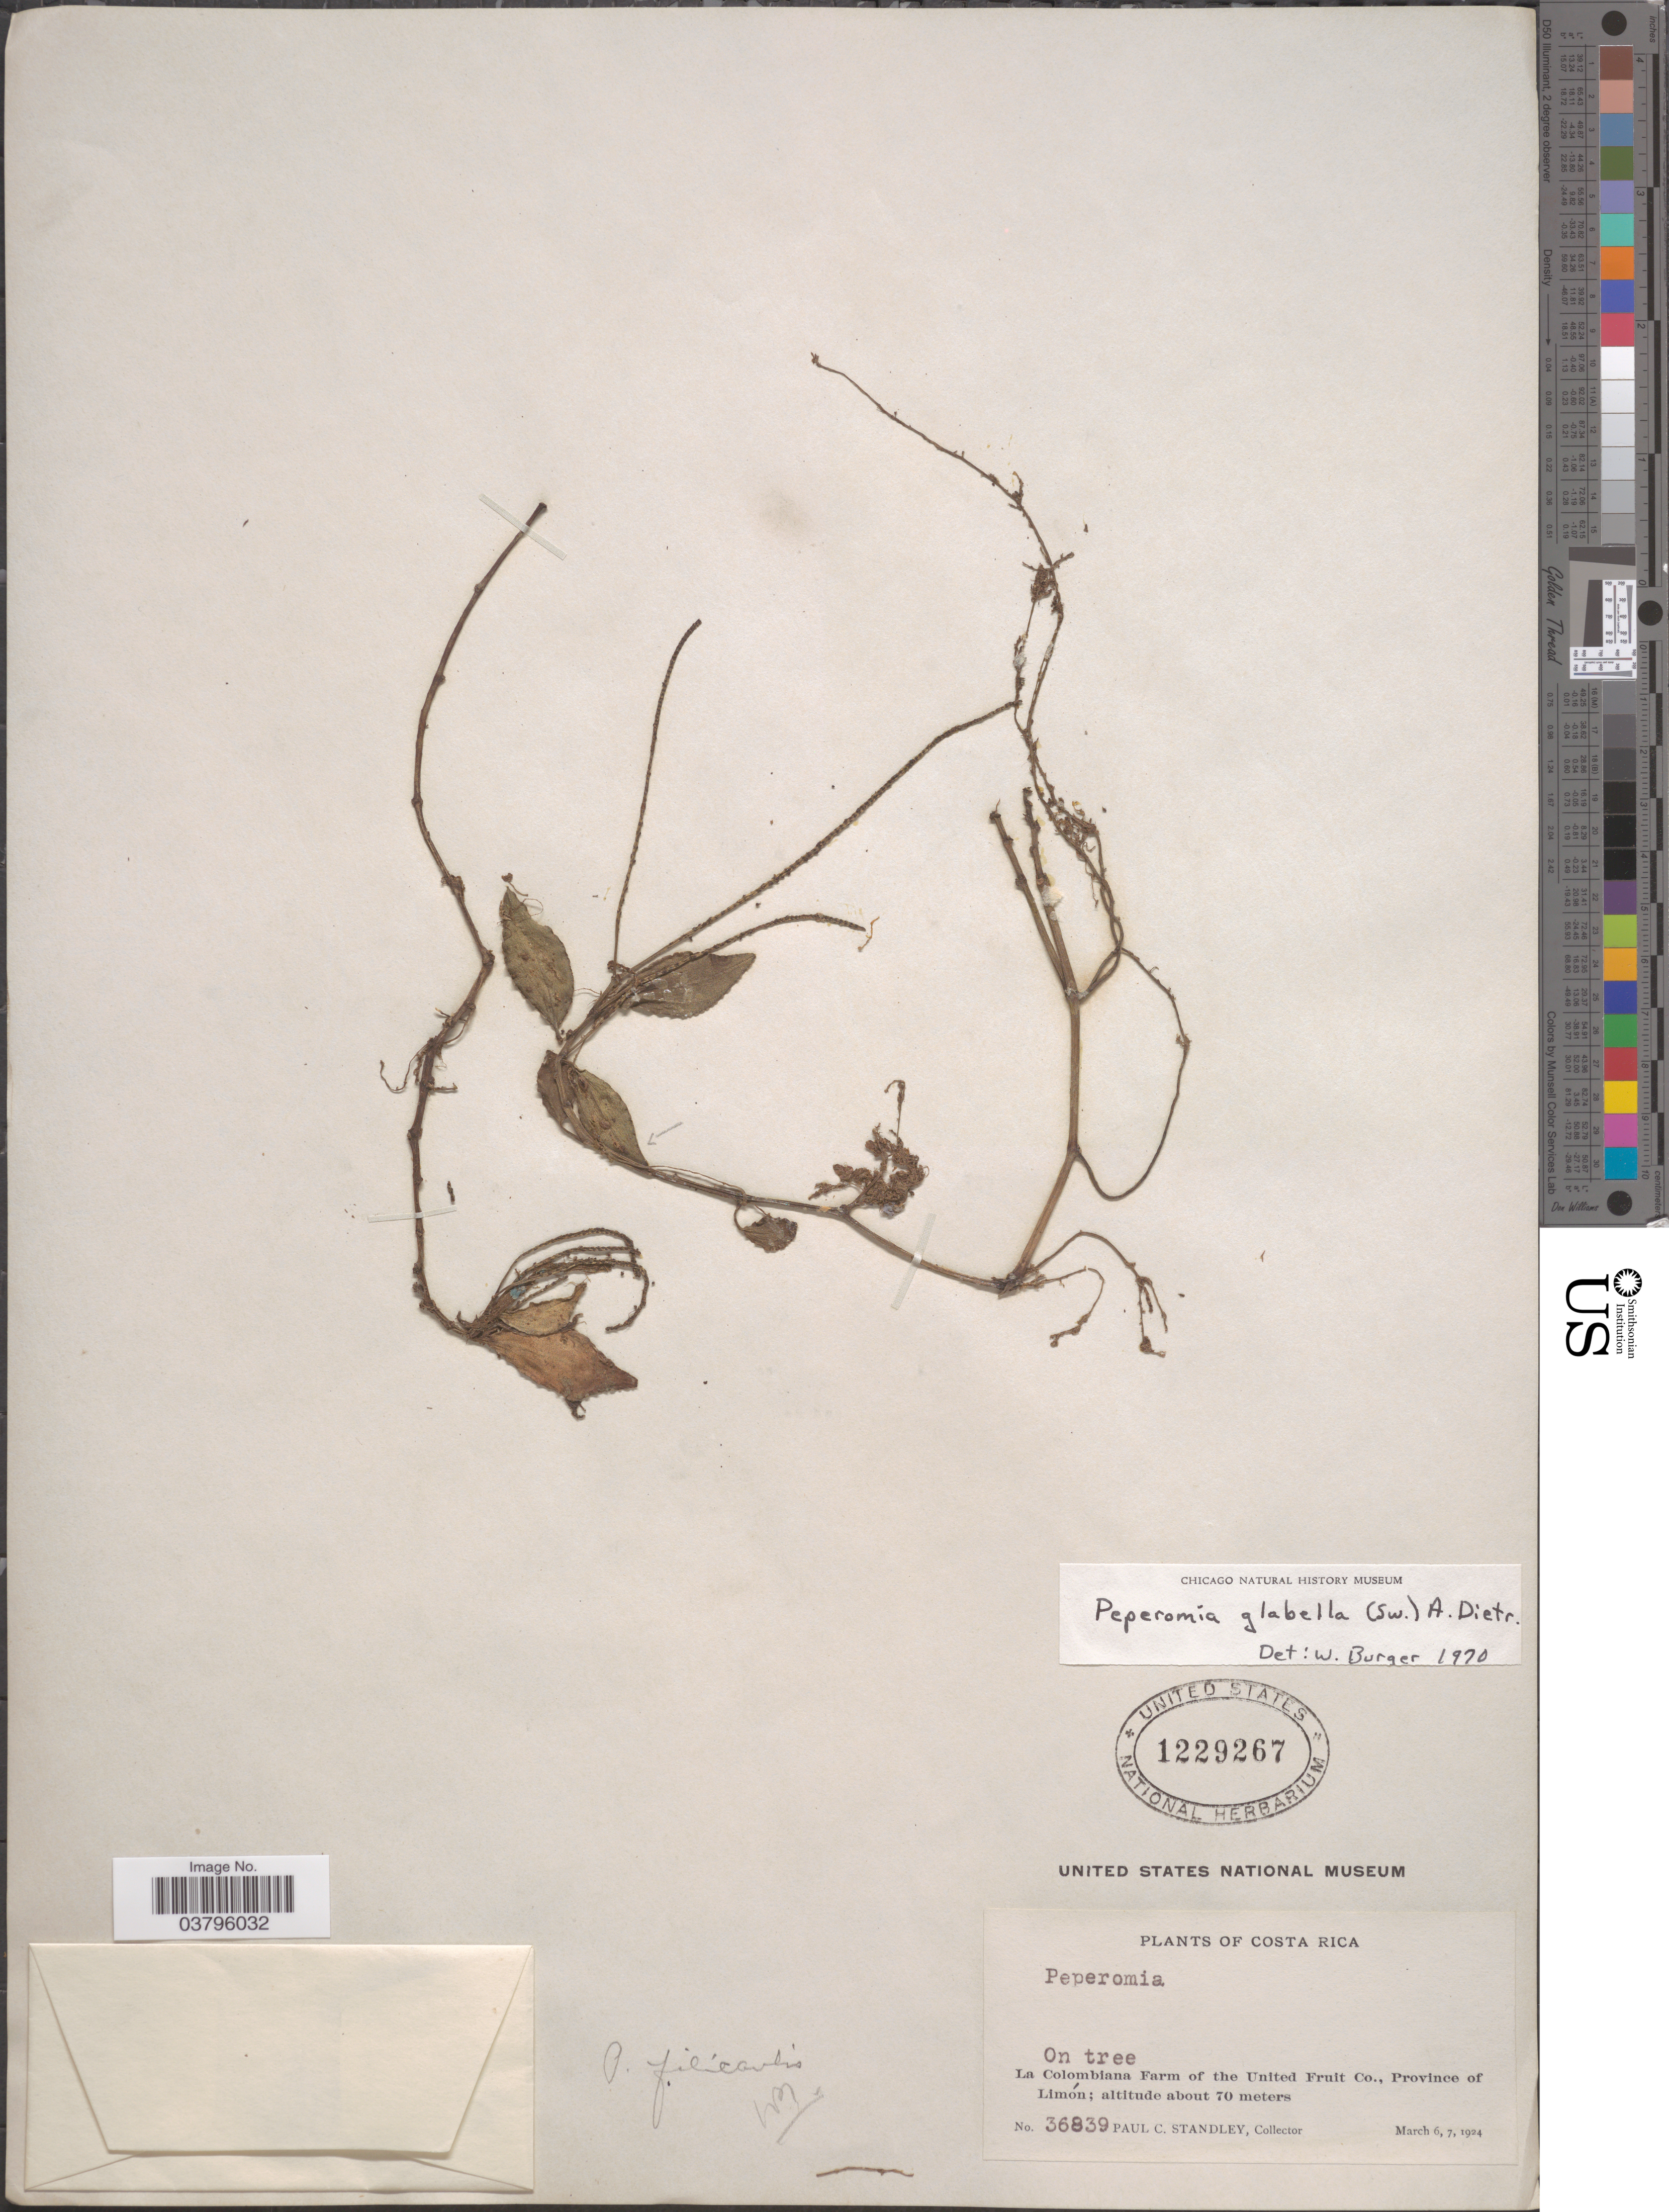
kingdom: Plantae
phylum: Tracheophyta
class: Magnoliopsida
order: Piperales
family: Piperaceae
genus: Peperomia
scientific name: Peperomia glabella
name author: (Sw.) A. Dietr.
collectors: P. C. Standley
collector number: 36839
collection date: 1924-03-06/1924-03-07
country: Costa Rica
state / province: Limón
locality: La Colombiana Farm of the United Fruit Co.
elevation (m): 70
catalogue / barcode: US 1229267